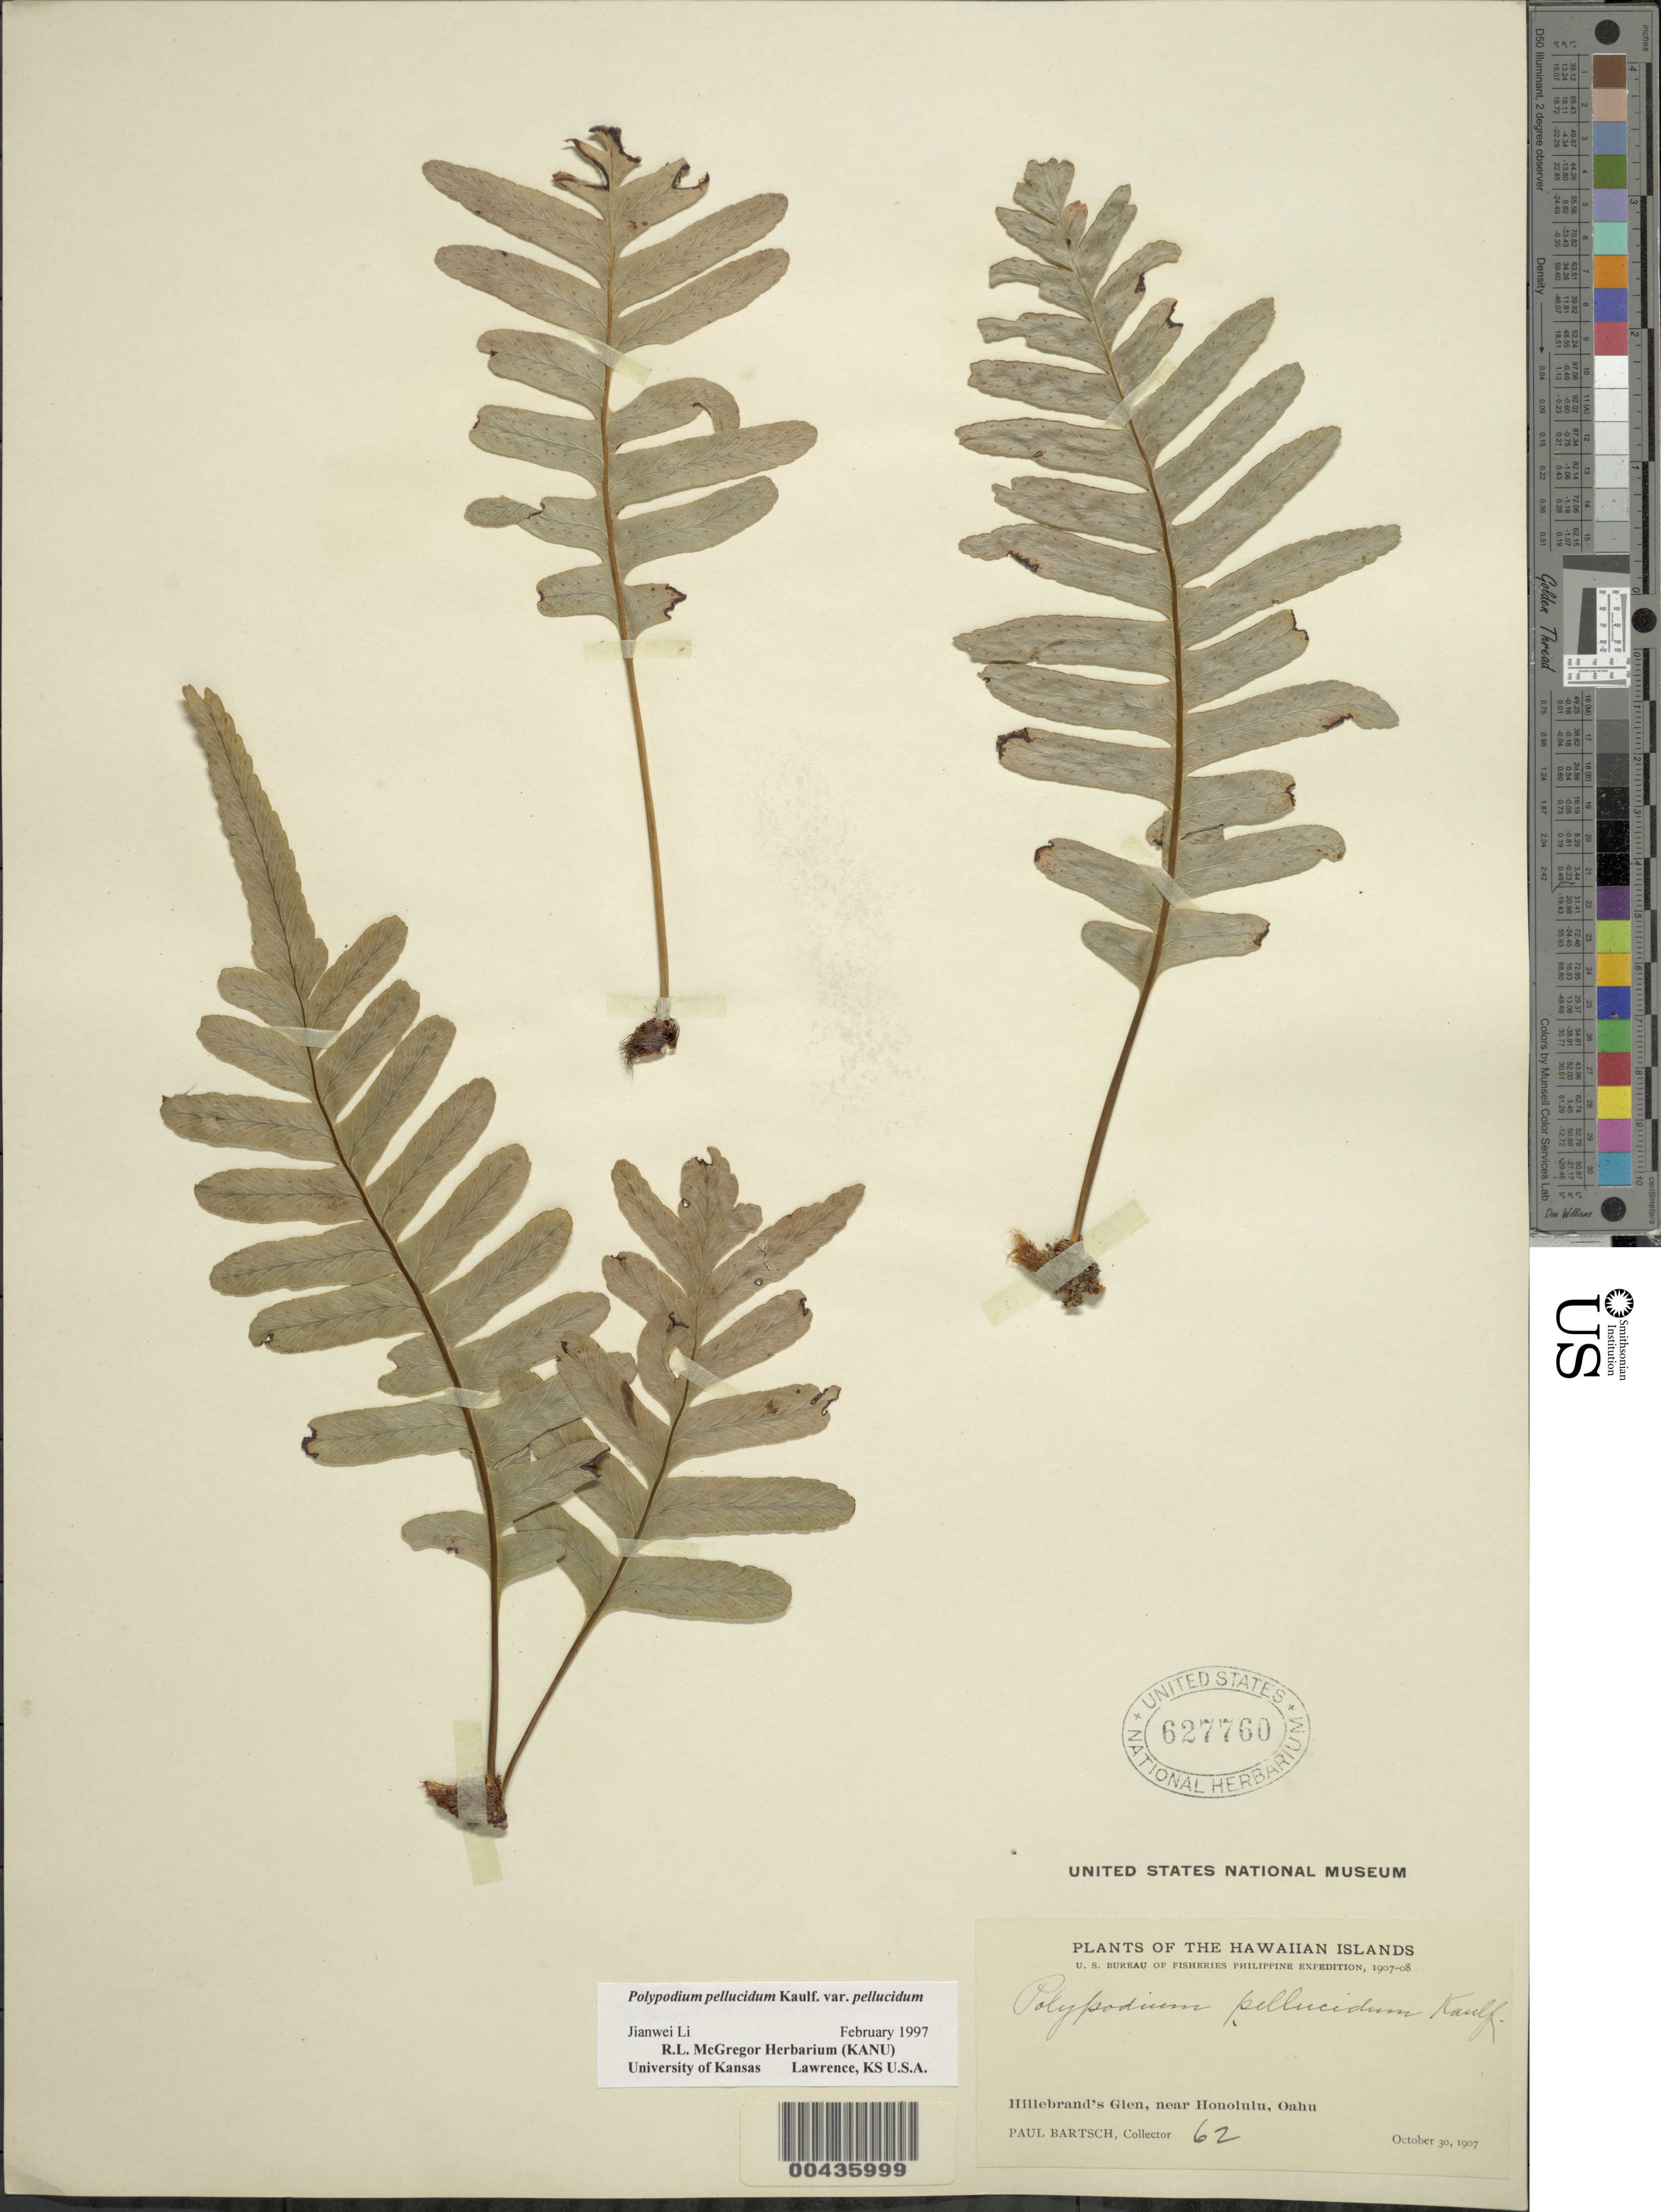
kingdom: Plantae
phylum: Tracheophyta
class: Polypodiopsida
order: Polypodiales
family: Polypodiaceae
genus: Polypodium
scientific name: Polypodium pellucidum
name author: Kaulf.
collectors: P. Bartsch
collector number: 62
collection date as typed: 30 Oct 1907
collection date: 1907-10-30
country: United States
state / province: Hawaii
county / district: Honolulu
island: Oahu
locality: Hillebrand's Glen, near Honolulu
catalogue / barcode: US 627760